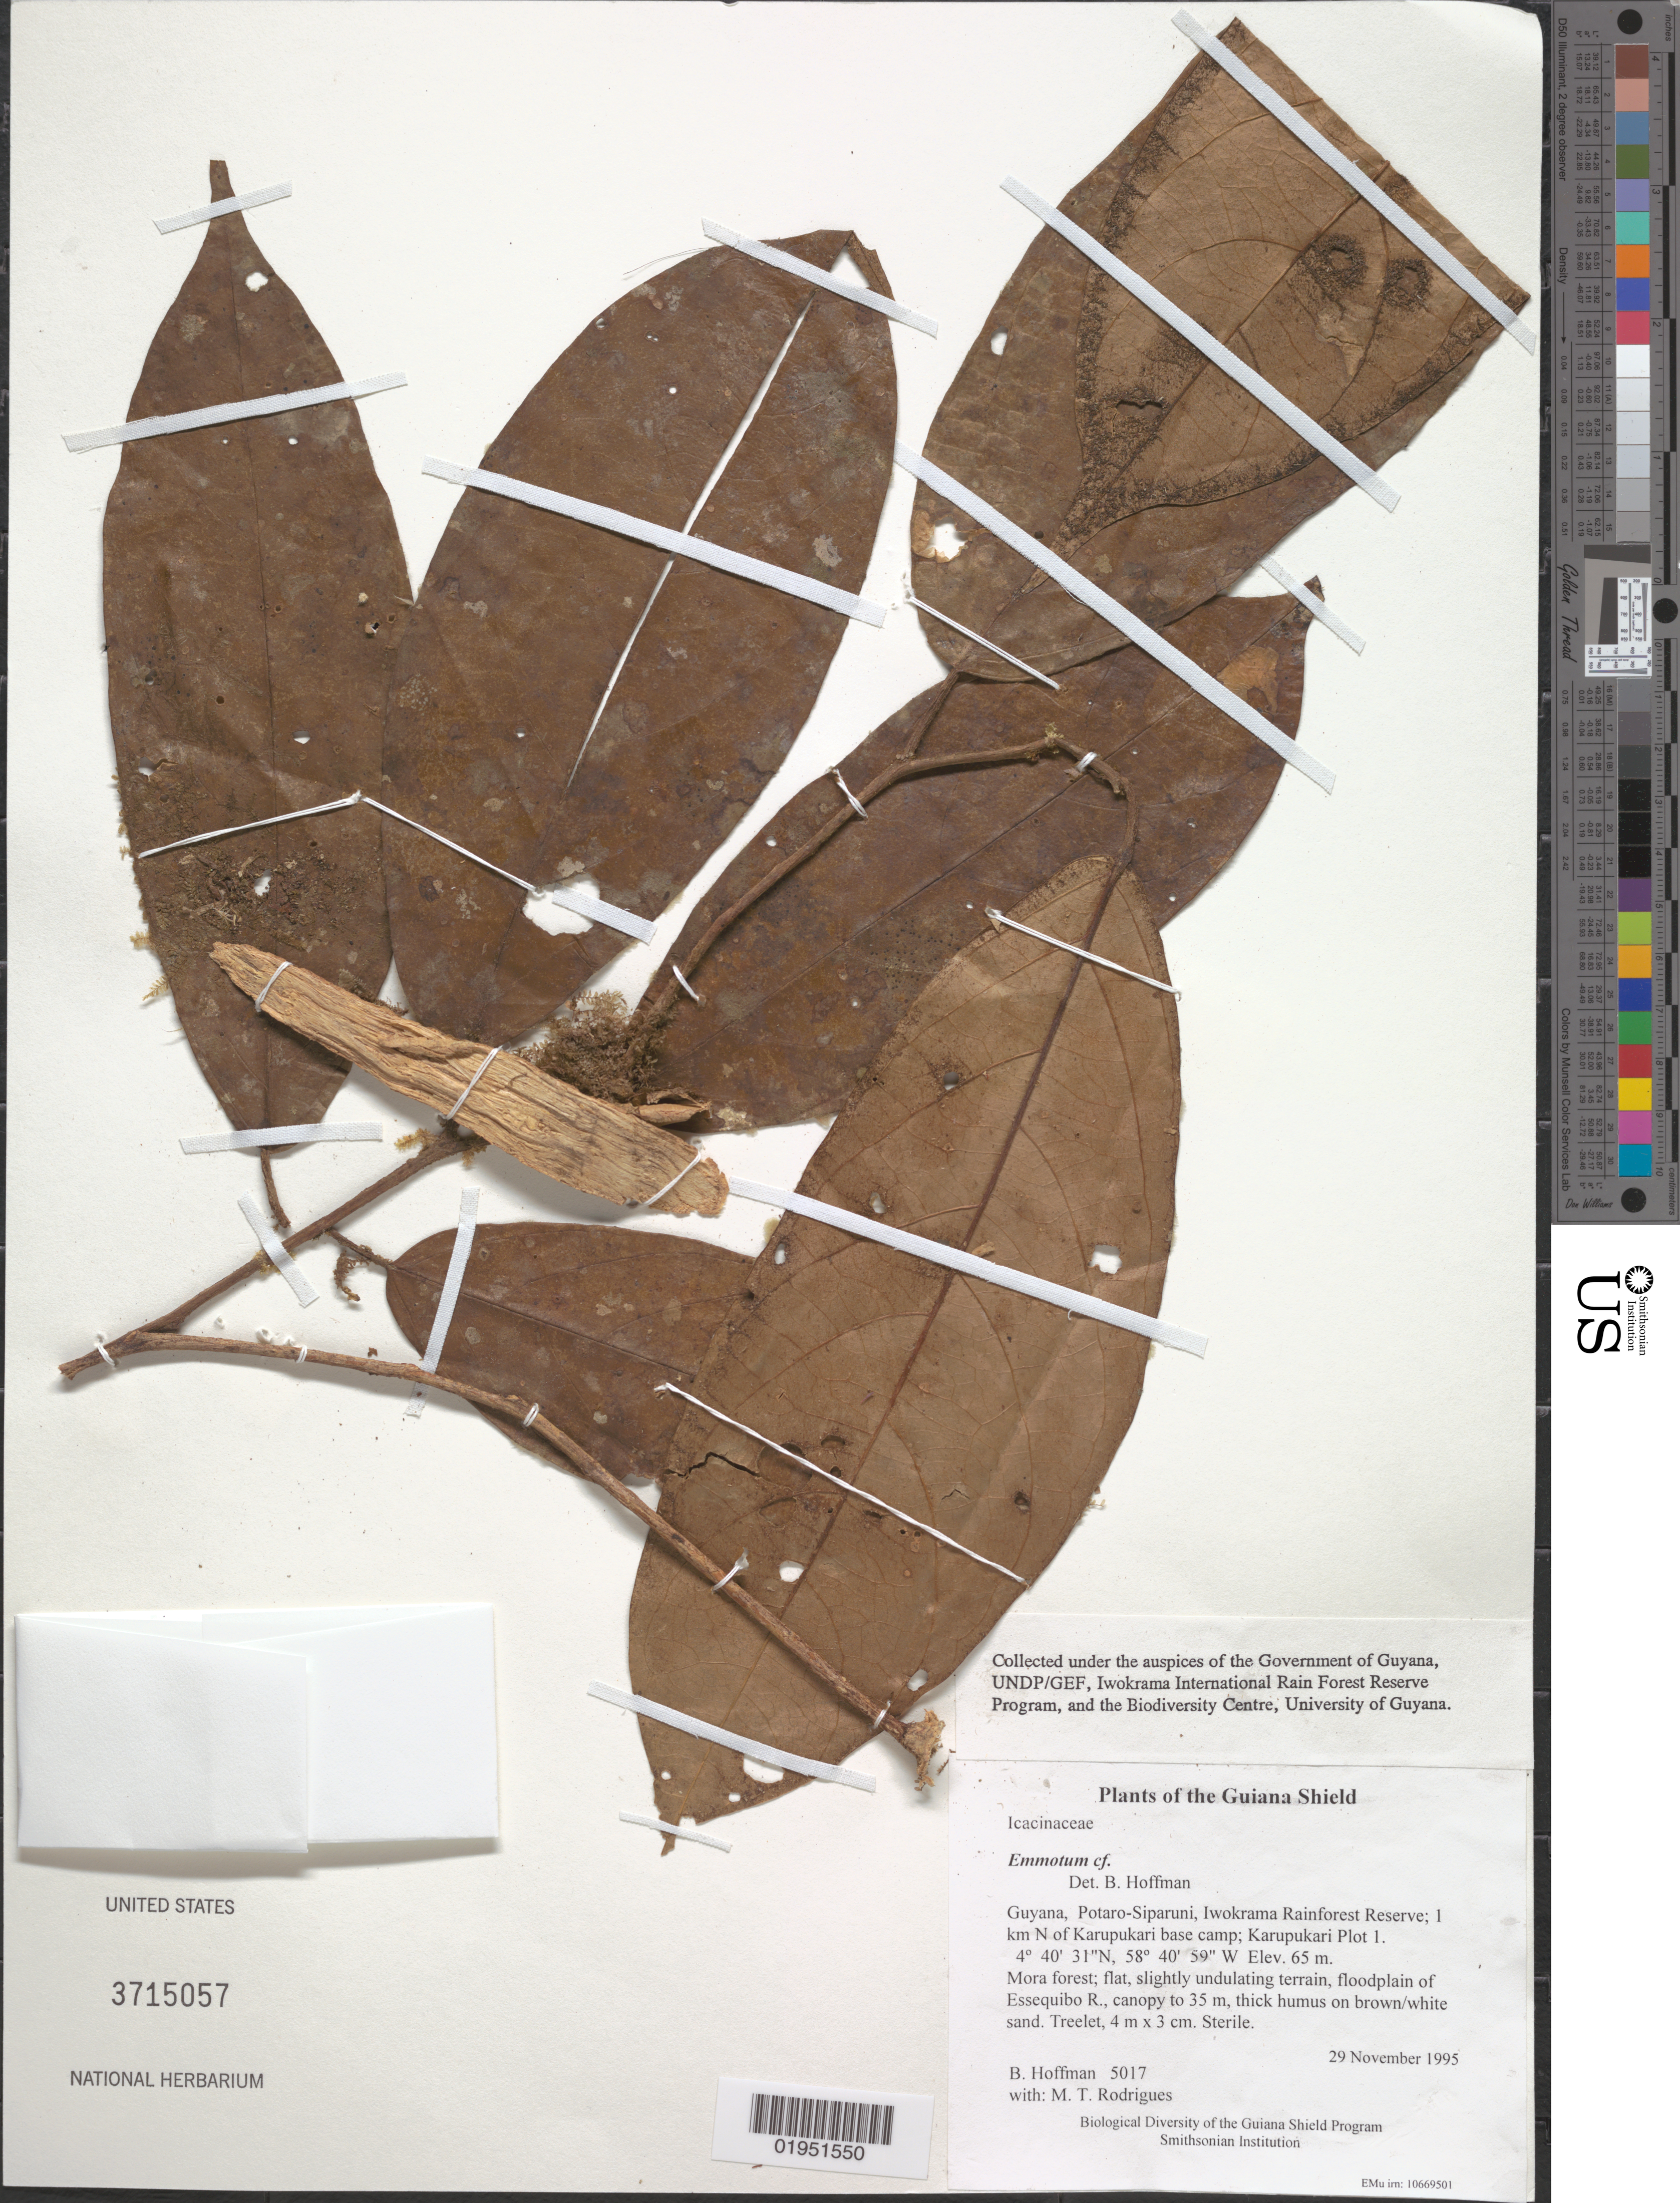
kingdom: Plantae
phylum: Tracheophyta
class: Magnoliopsida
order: Metteniusales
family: Metteniusaceae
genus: Emmotum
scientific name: Emmotum sp.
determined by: Hoffman, B.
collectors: B. Hoffman & M. T. Rodrigues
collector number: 5017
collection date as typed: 29 November 1995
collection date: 1995-11-29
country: Guyana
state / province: Potaro-Siparuni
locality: Iwokrama Rainforest Reserve; 1 km N of Karupukari base camp; Karupukari Plot 1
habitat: Mora forest; flat, slightly undulating terrain, floodplain of Essequibo R., canopy to 35 m, thick humus on brown/white sand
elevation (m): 65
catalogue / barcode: US 3715057